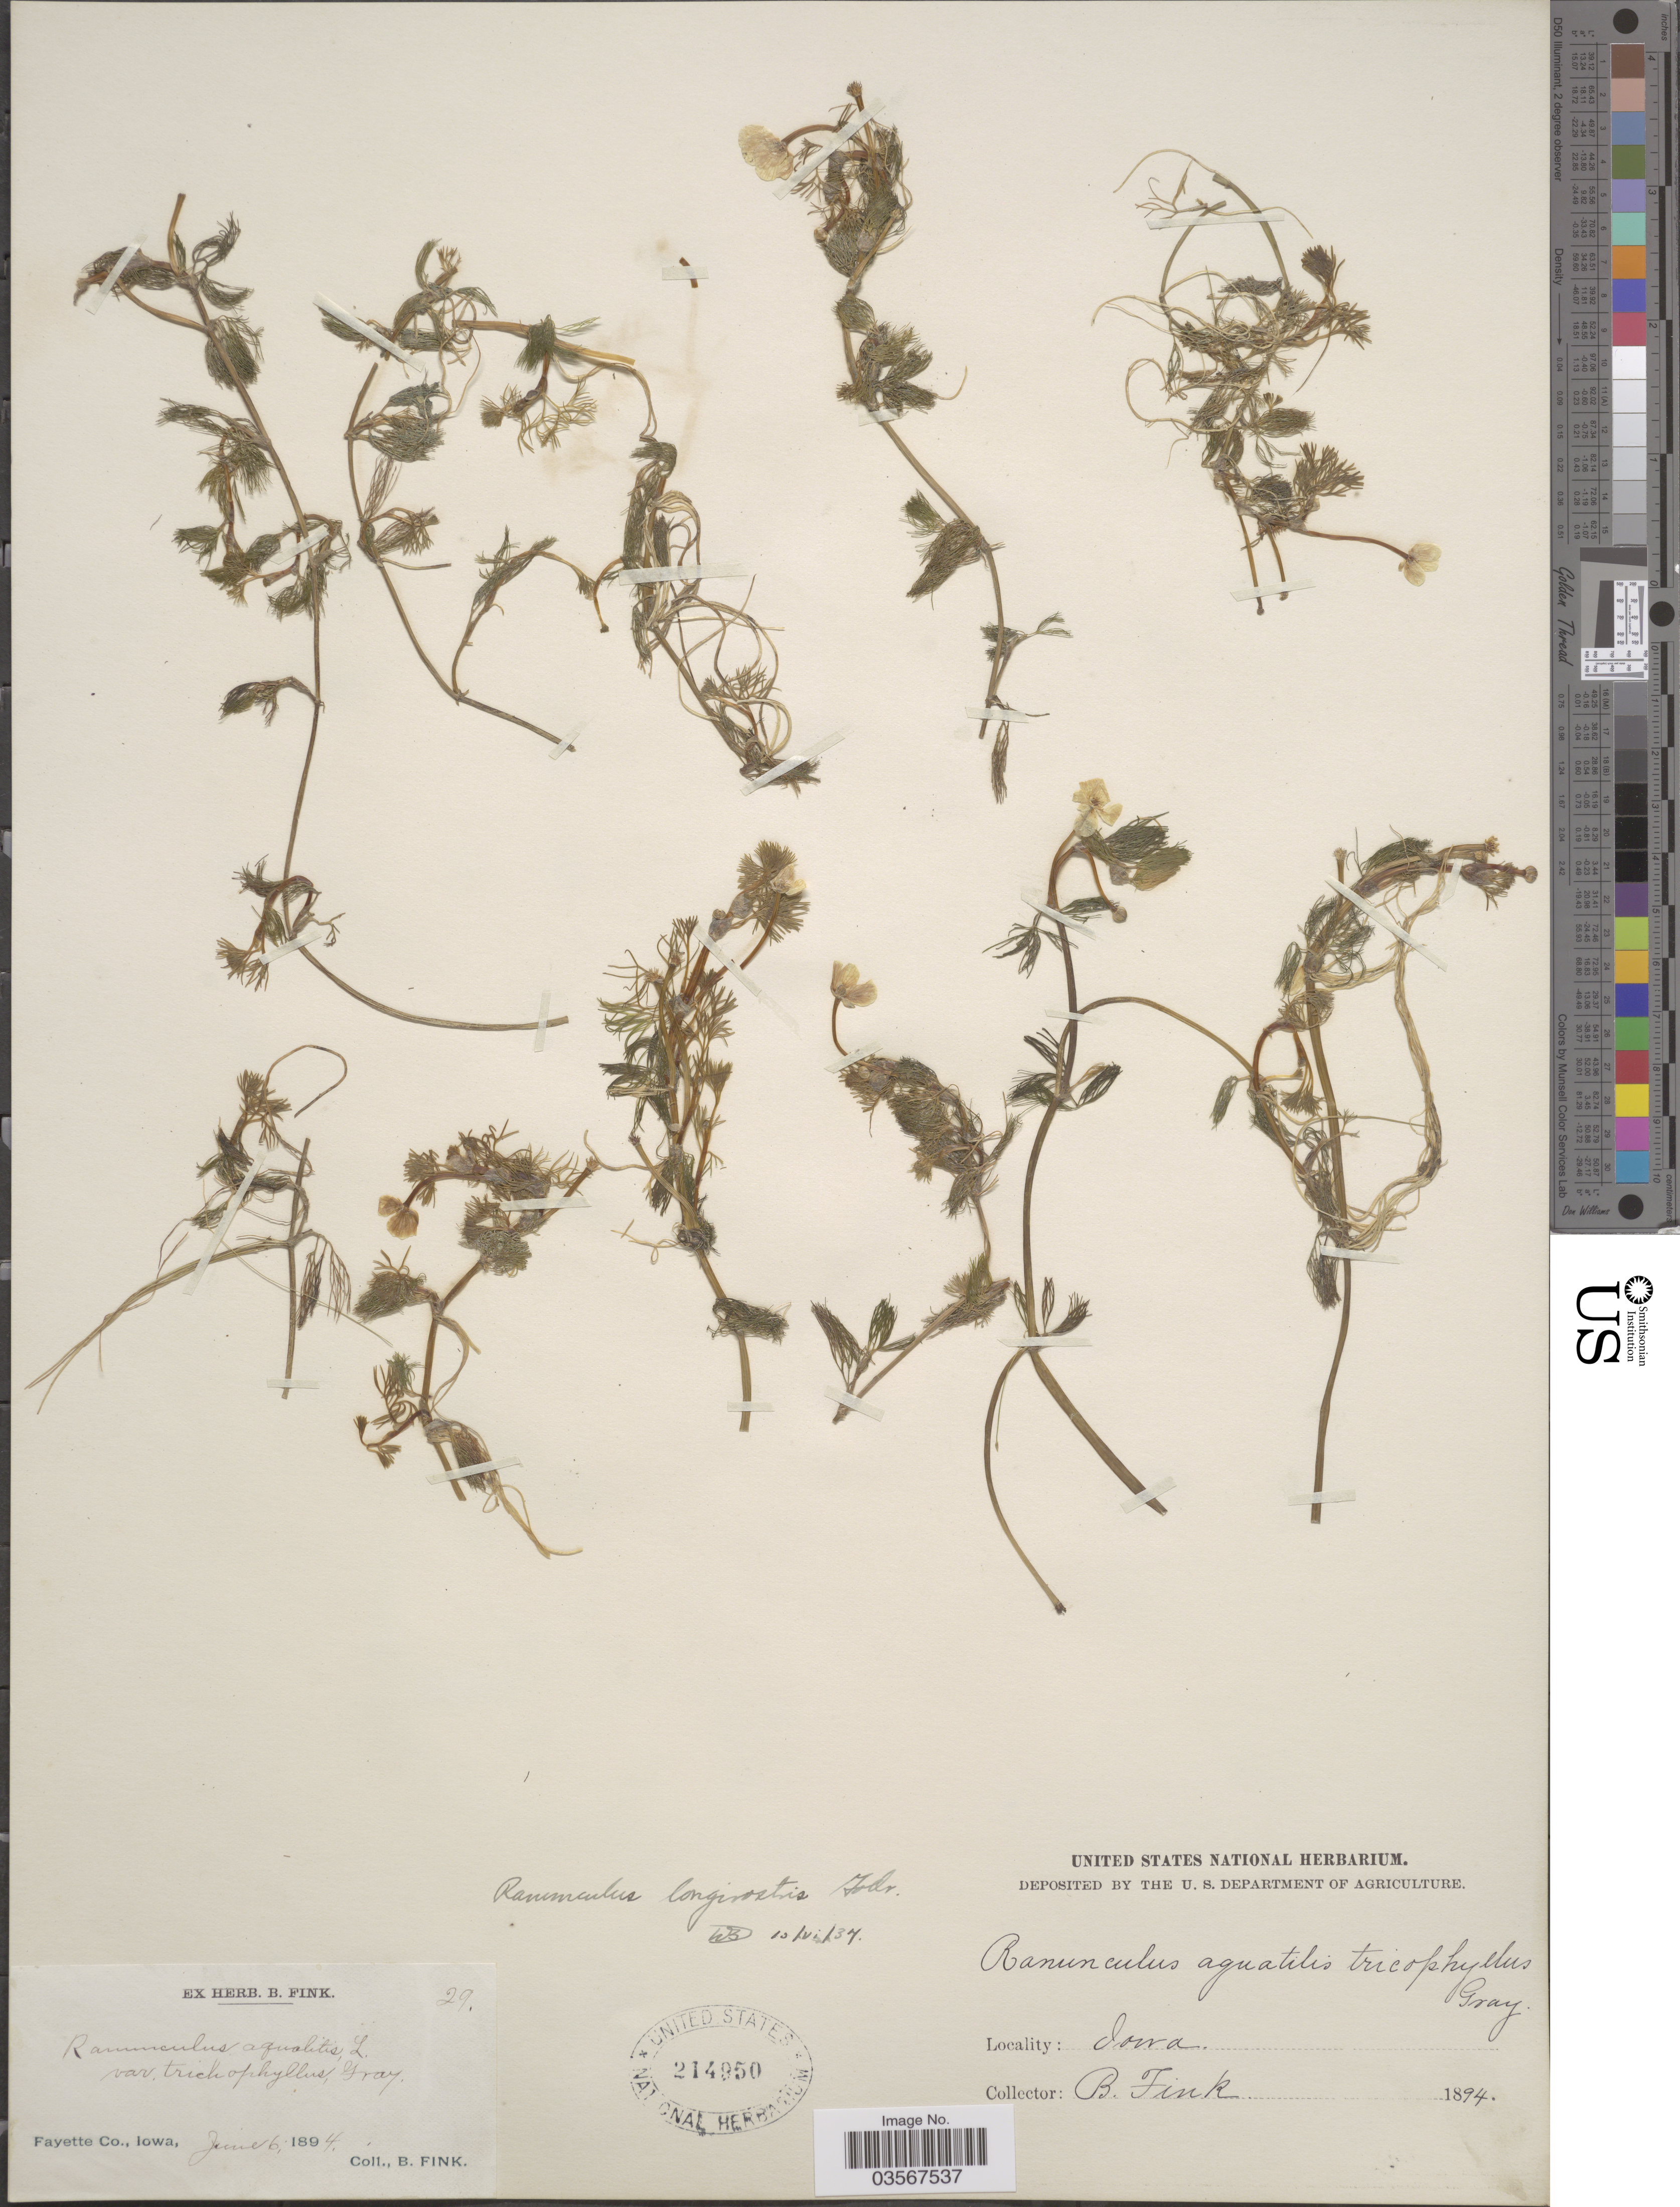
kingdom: Plantae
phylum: Tracheophyta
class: Magnoliopsida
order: Ranunculales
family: Ranunculaceae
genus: Ranunculus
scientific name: Ranunculus longirostris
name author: Godr.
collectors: B. Fink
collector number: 29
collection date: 1894-06-06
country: United States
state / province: Iowa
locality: Fayette Co.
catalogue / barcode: US 214950